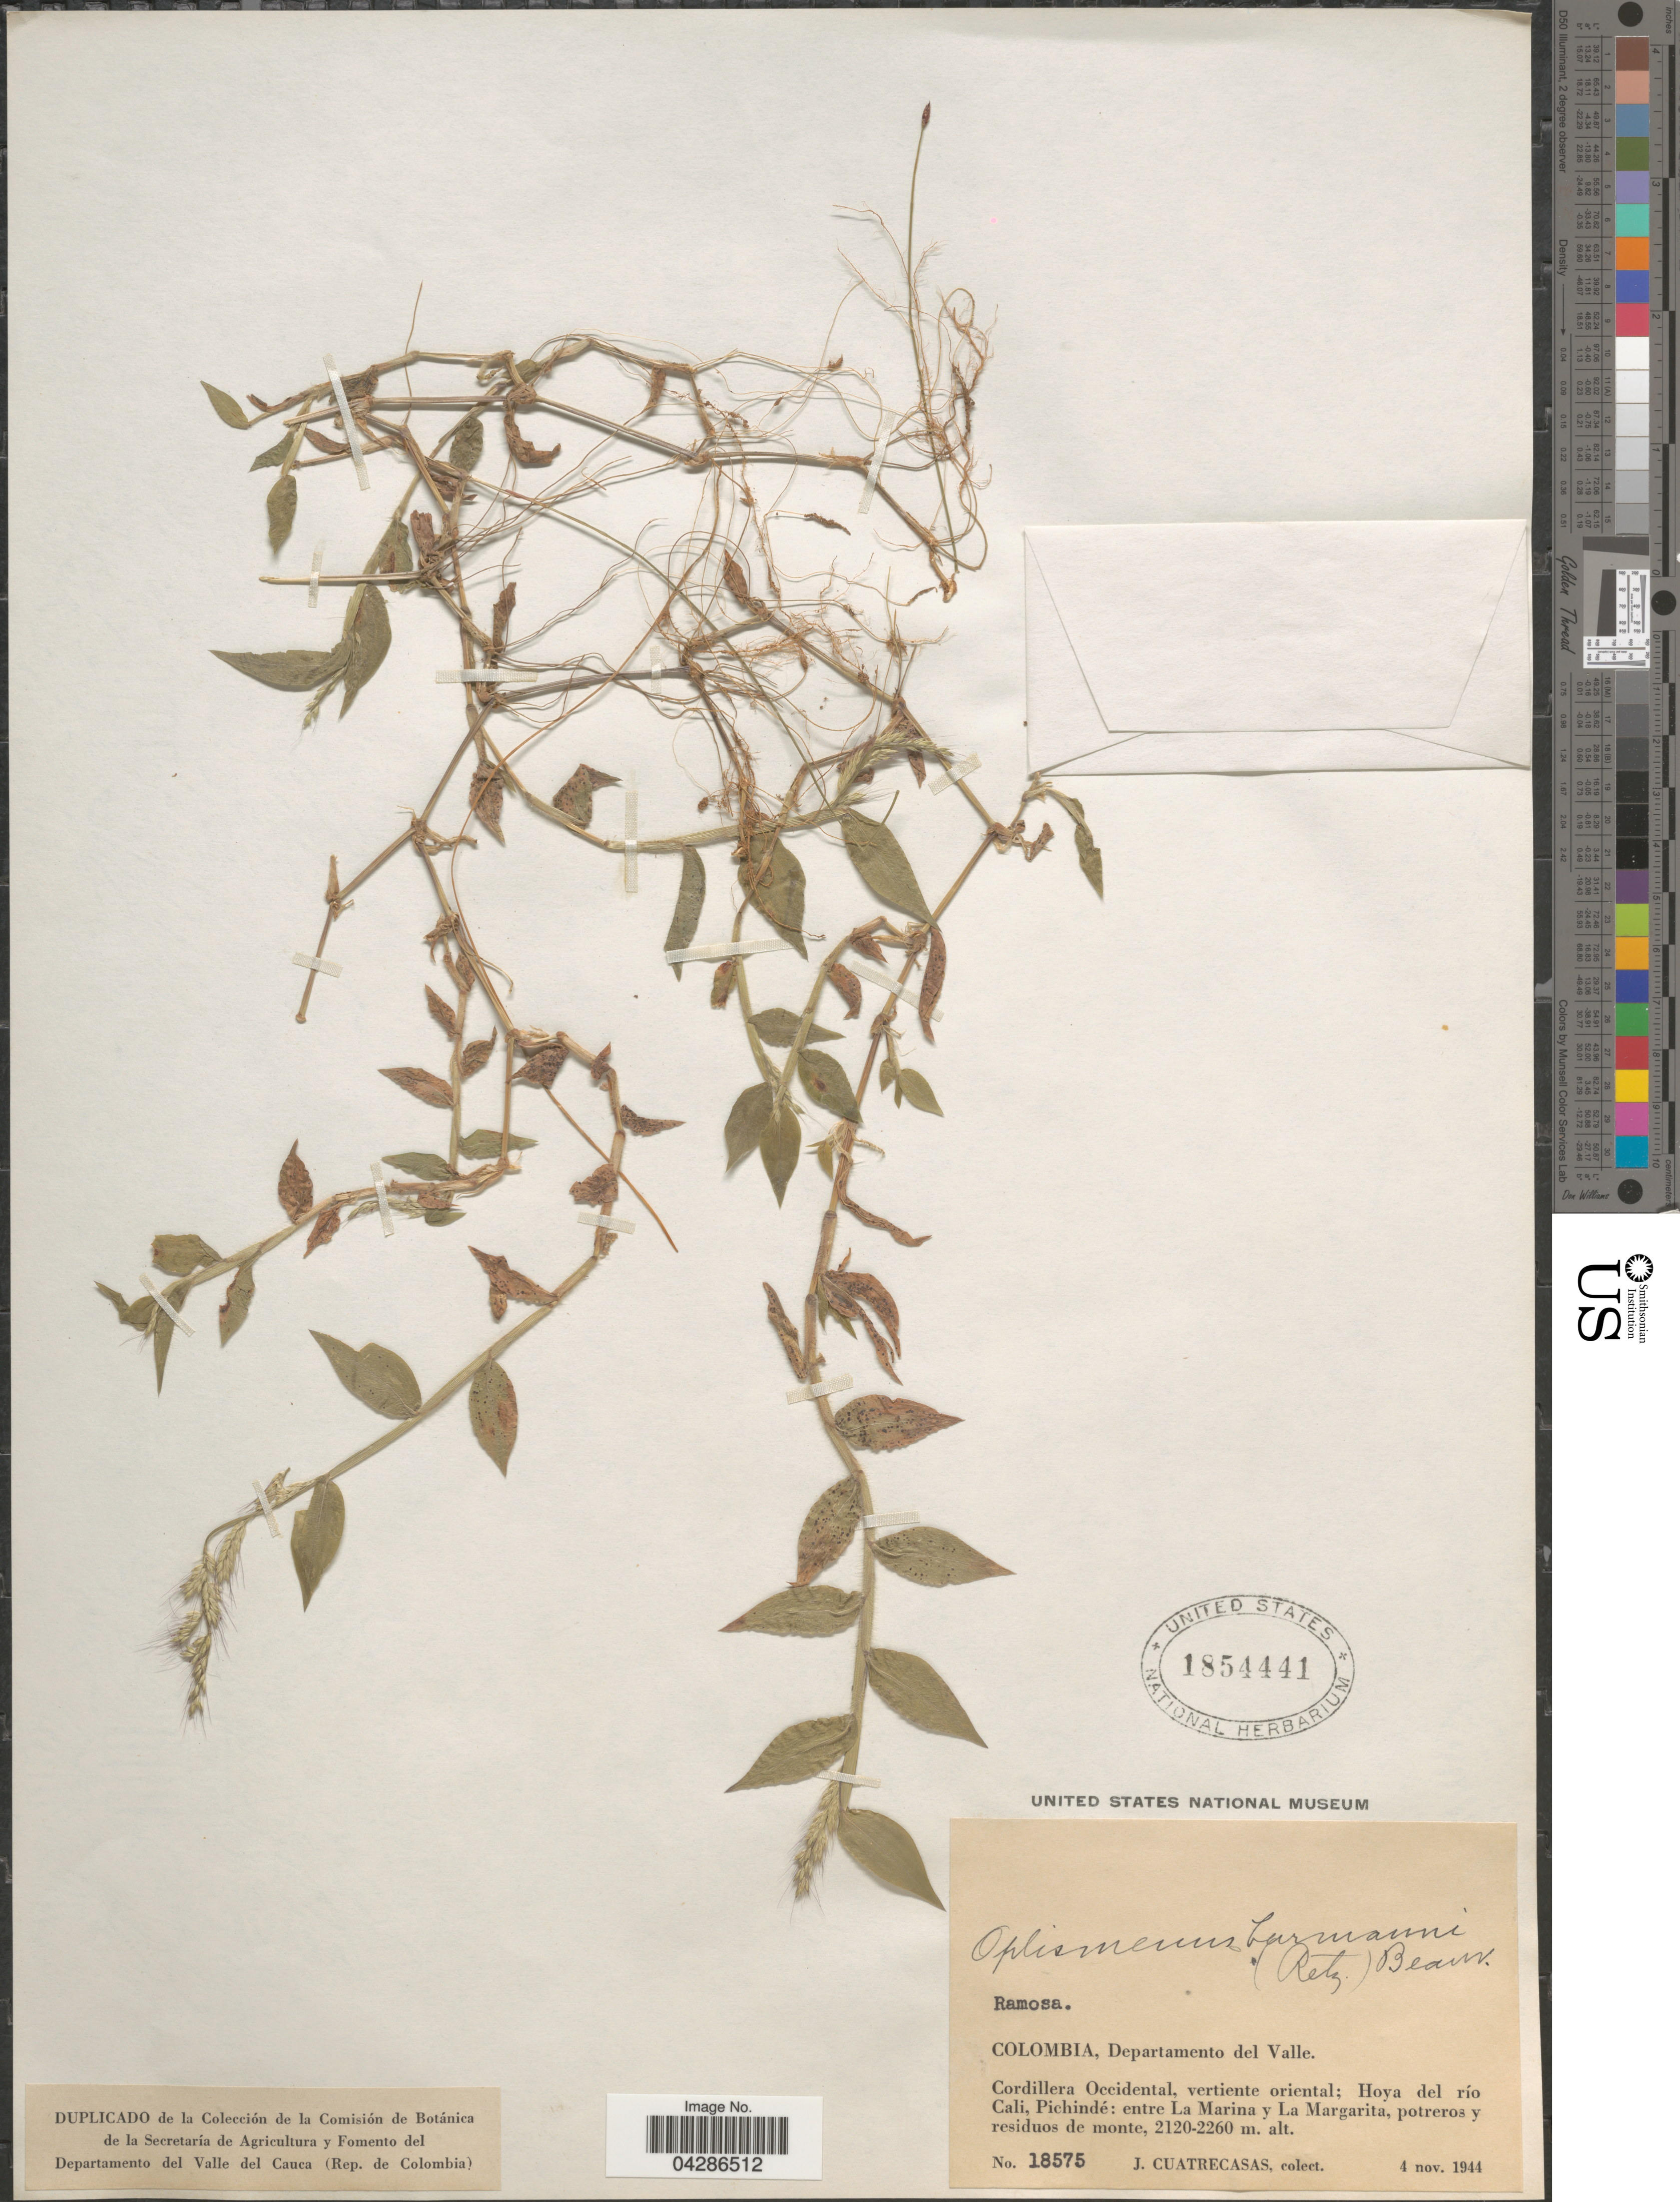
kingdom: Plantae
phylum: Tracheophyta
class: Liliopsida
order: Poales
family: Poaceae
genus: Oplismenus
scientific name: Oplismenus burmannii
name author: (Retz.) P. Beauv.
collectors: J. Cuatrecasas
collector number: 18575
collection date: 1944-11-04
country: Colombia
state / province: Valle del Cauca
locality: Departamento del Valle. Cordillera Occidental, vertiente oriental; Hoya del río Cali, Pichindé: entre La Marina y La Margarita, potreros y residuos de monte.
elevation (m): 2120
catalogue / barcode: US 1854441